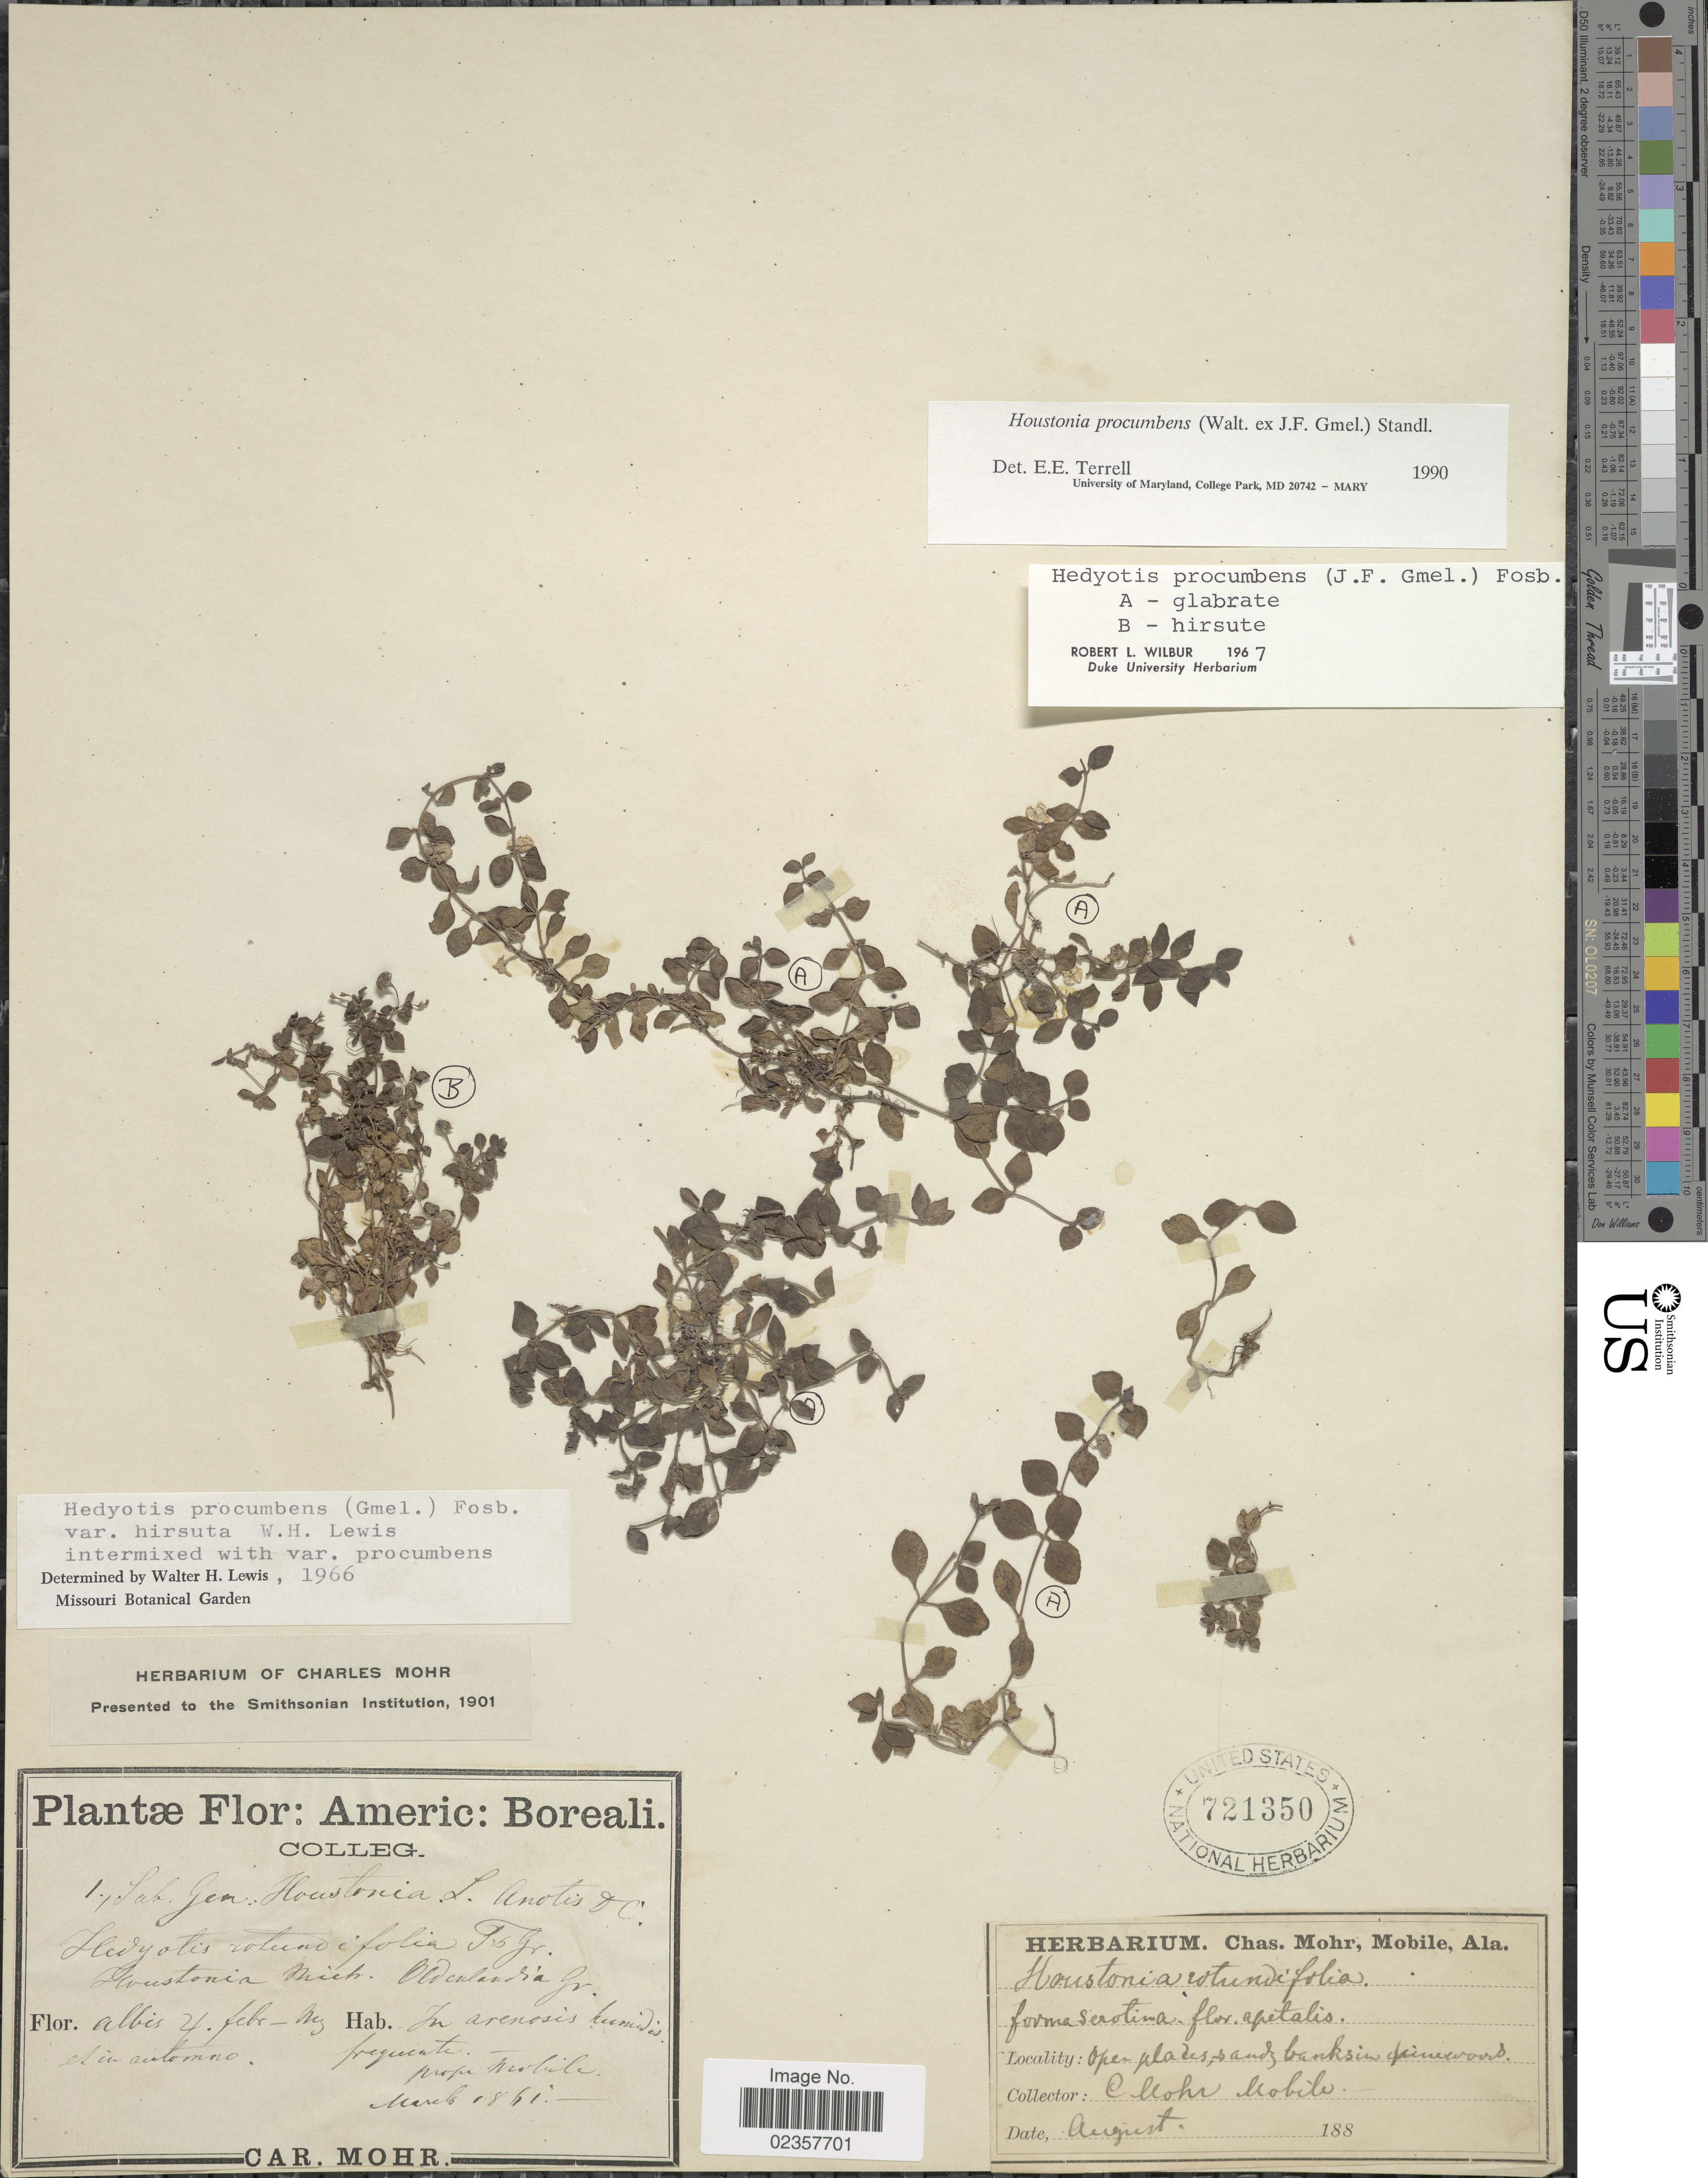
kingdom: Plantae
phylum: Tracheophyta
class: Magnoliopsida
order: Gentianales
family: Rubiaceae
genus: Houstonia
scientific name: Houstonia procumbens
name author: (Walter ex J.F. Gmel.) Standl.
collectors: C. T. Mohr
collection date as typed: August 188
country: United States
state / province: Alabama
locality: Mobile. Open places, sandy banks in pinewood.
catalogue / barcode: US 721350-2